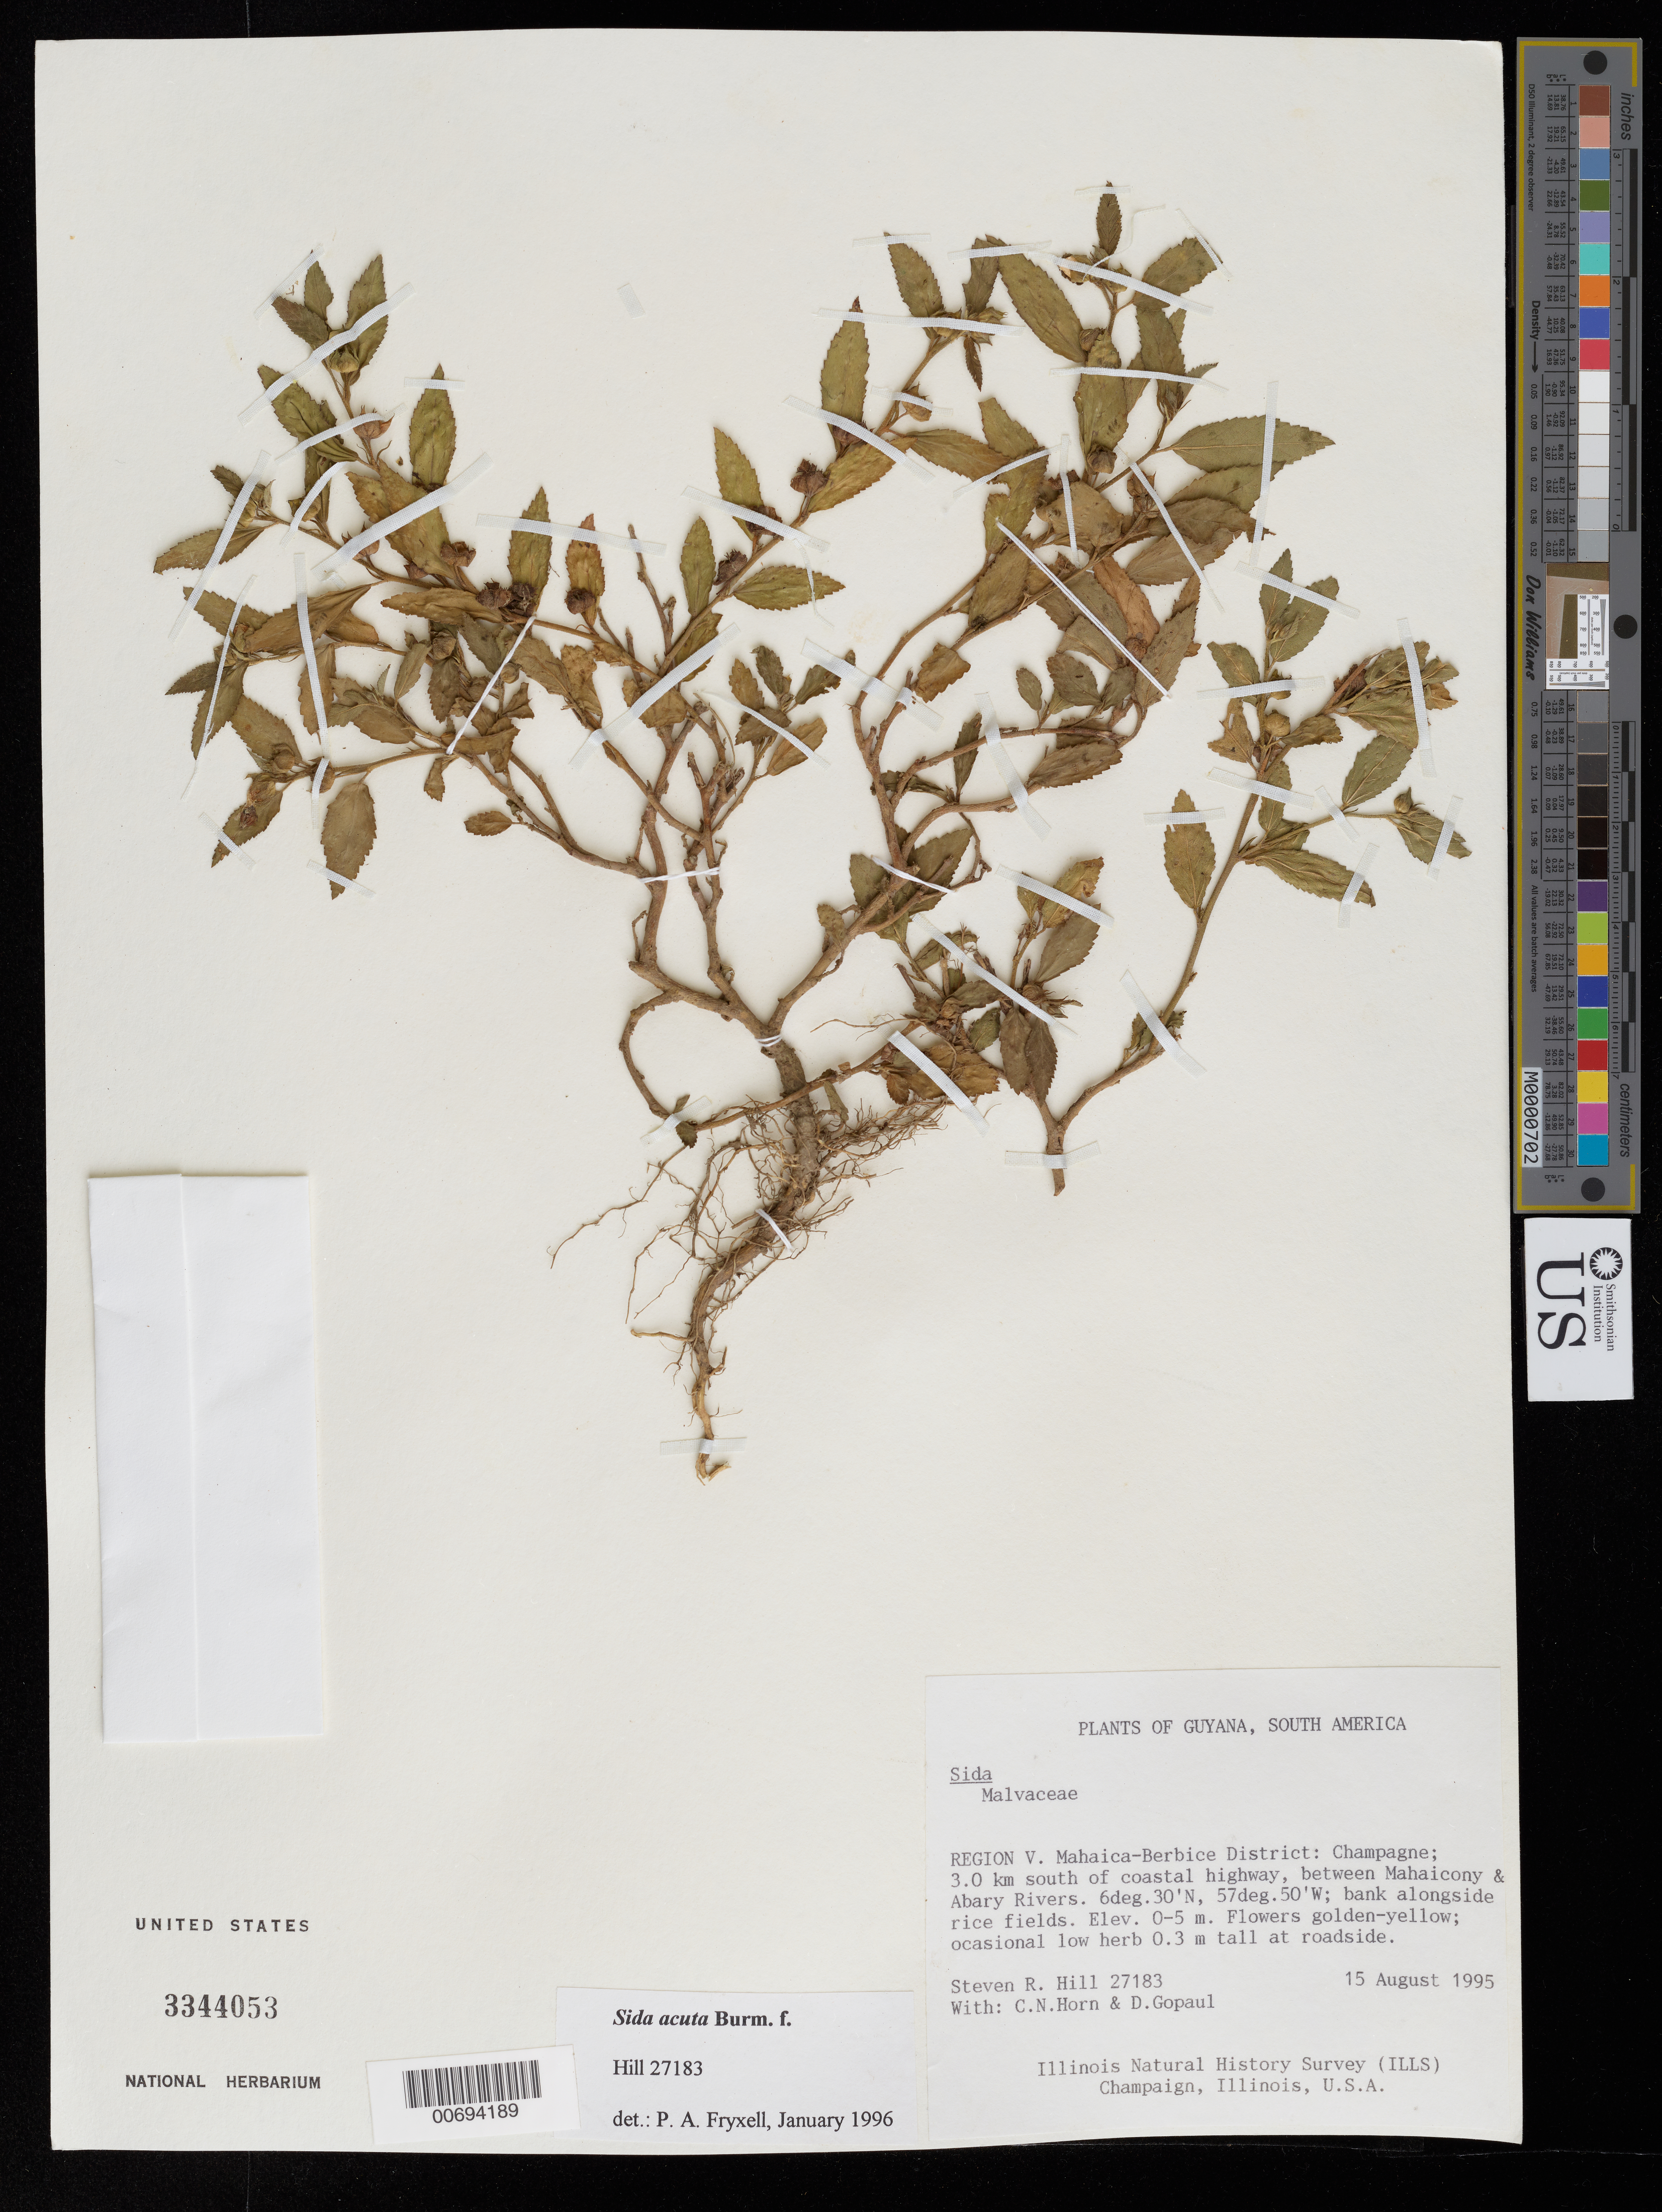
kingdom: Plantae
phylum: Tracheophyta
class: Magnoliopsida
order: Malvales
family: Malvaceae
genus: Sida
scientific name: Sida acuta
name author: Burm. f.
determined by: Fryxell, Paul A.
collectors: S. R. Hill, C. N. Horn & D. Gopaul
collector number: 27183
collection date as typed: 15-Aug-95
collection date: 1995-08-15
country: Guyana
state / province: Mahaica-Berbice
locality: Champagne; 3 km S of coastal hwy., betw. Mahaicony & Abary R.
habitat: Bank along side rice fields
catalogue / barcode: US 3344053